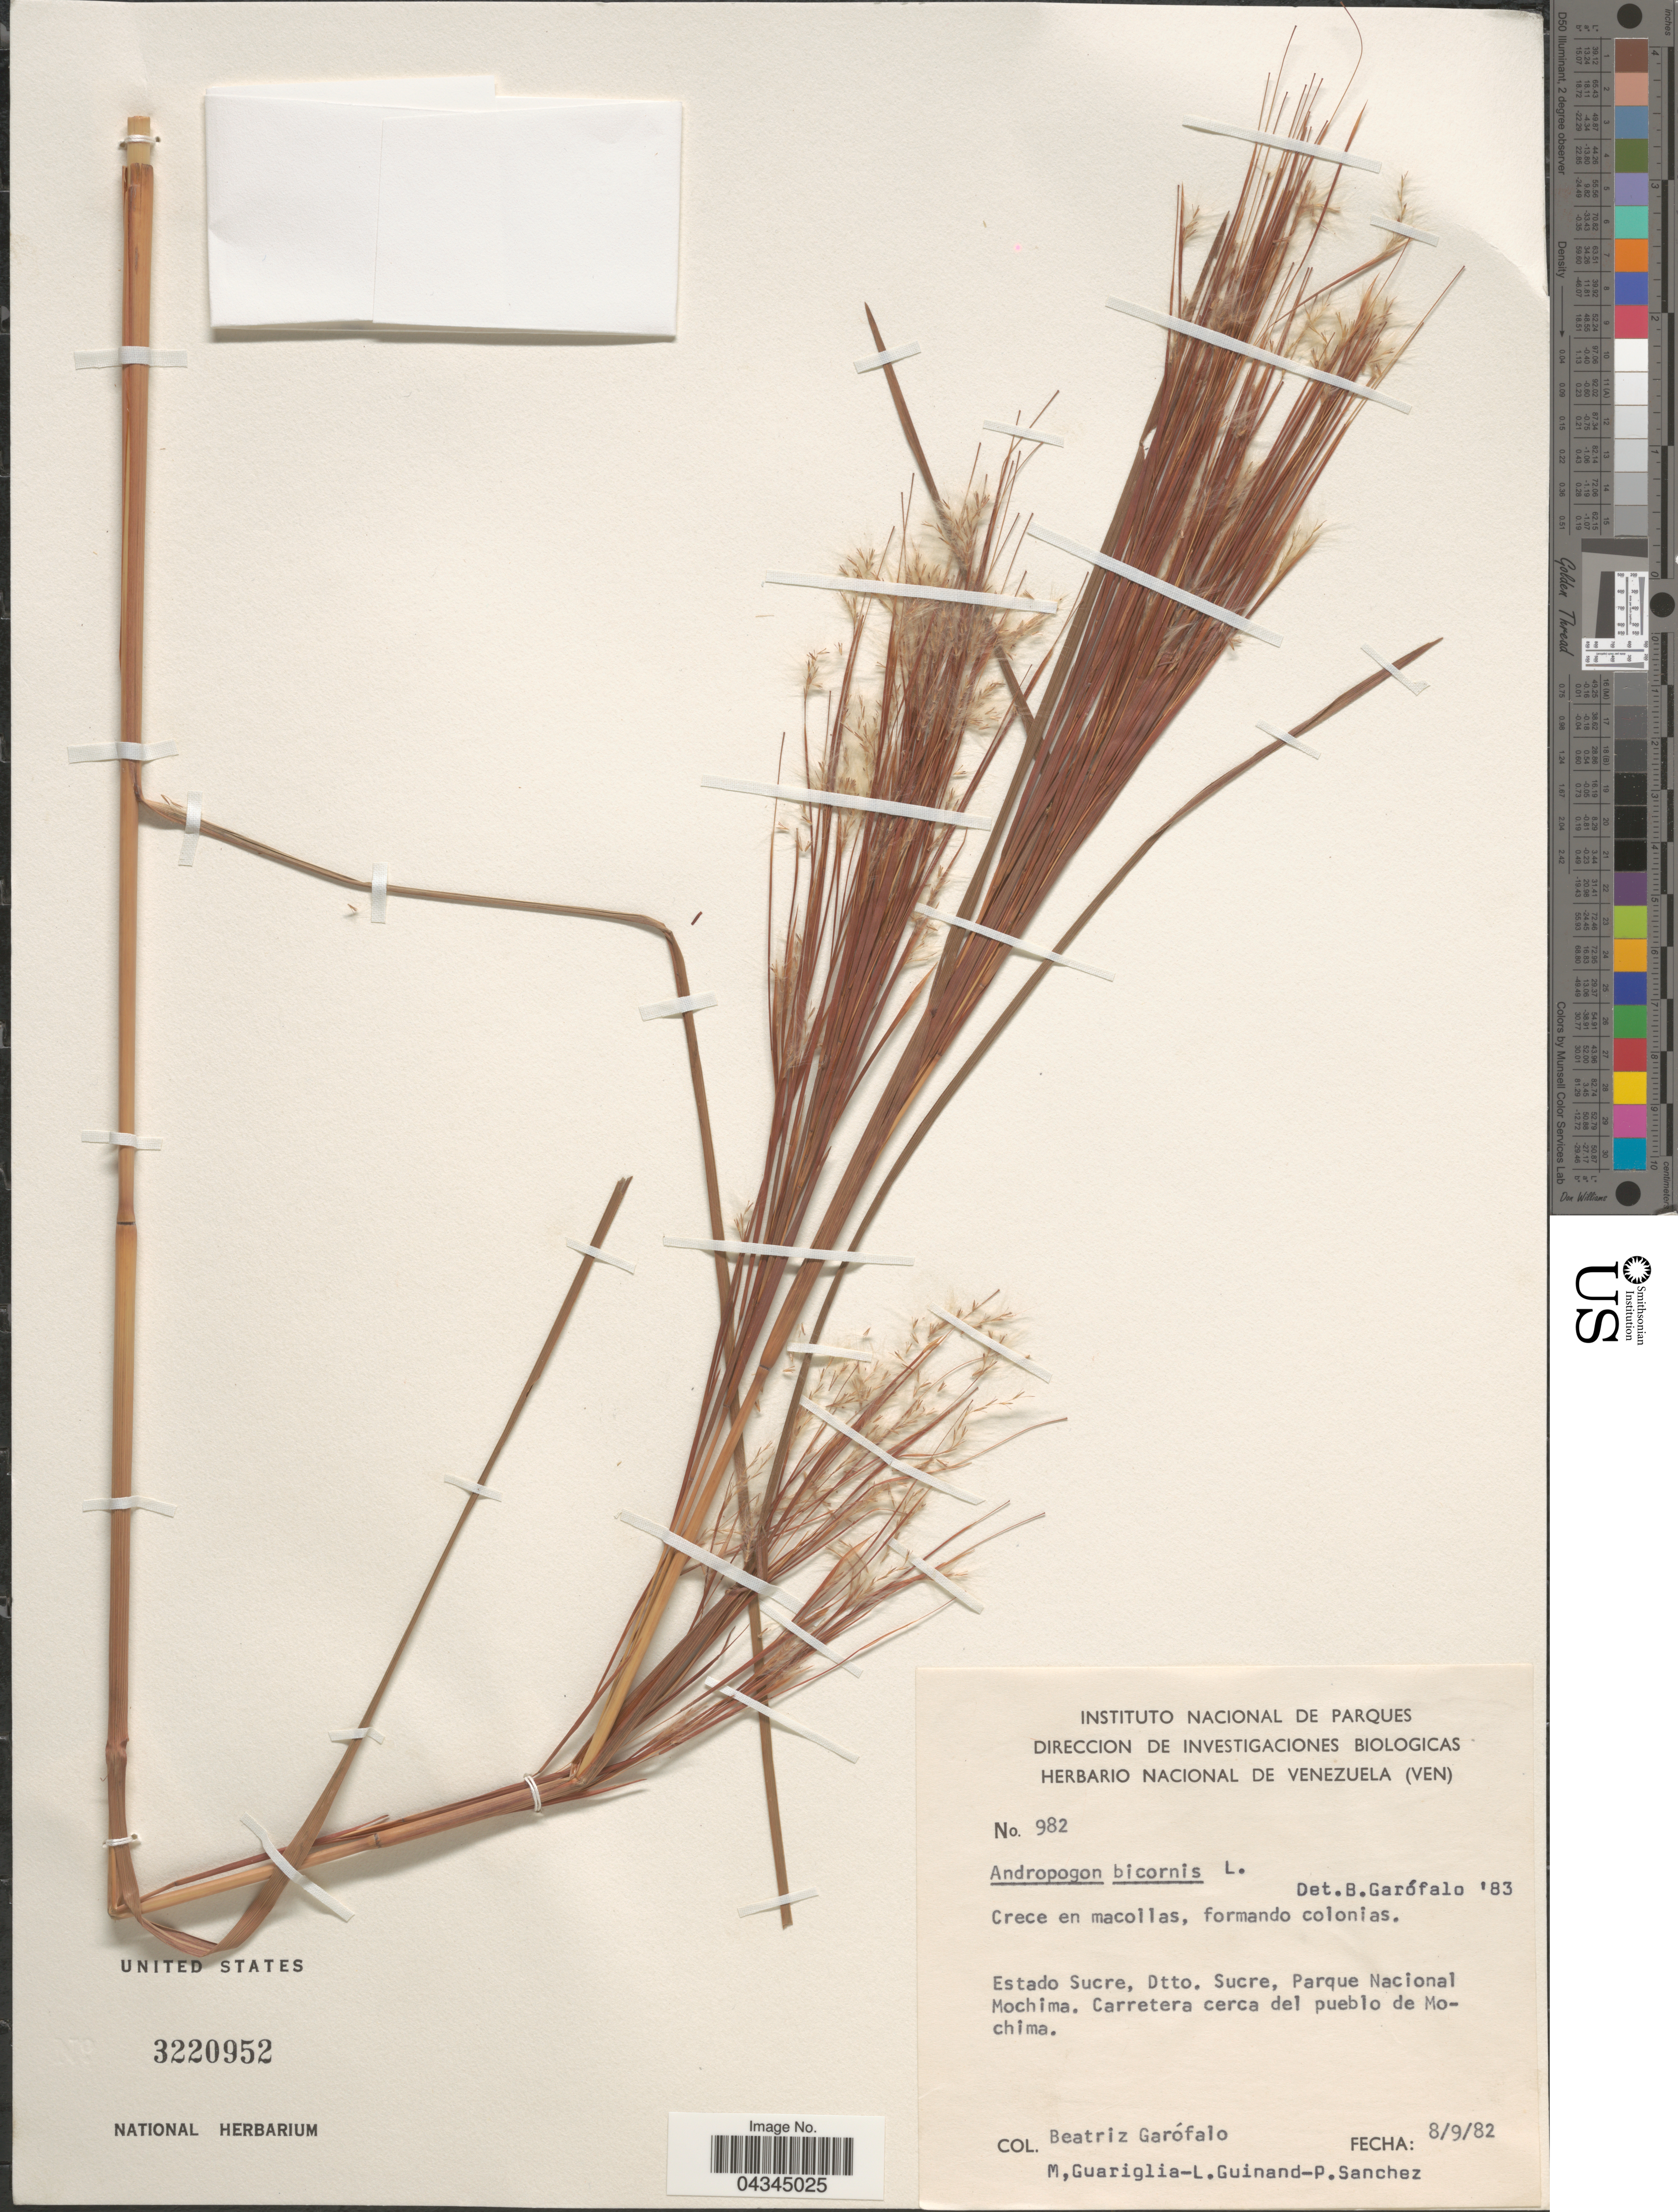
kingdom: Plantae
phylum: Tracheophyta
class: Liliopsida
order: Poales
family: Poaceae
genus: Andropogon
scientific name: Andropogon bicornis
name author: L.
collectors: B. Garofalo, M. Guariglia, L. Guinand & P. Sanchez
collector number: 982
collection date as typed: Transcribed d/m/y: 8/9/82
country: Venezuela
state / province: Sucre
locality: Dtto. Sucre, Parque Nacional Mochima. Carretera cerca del pueblo de Mochima.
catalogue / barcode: US 3220952